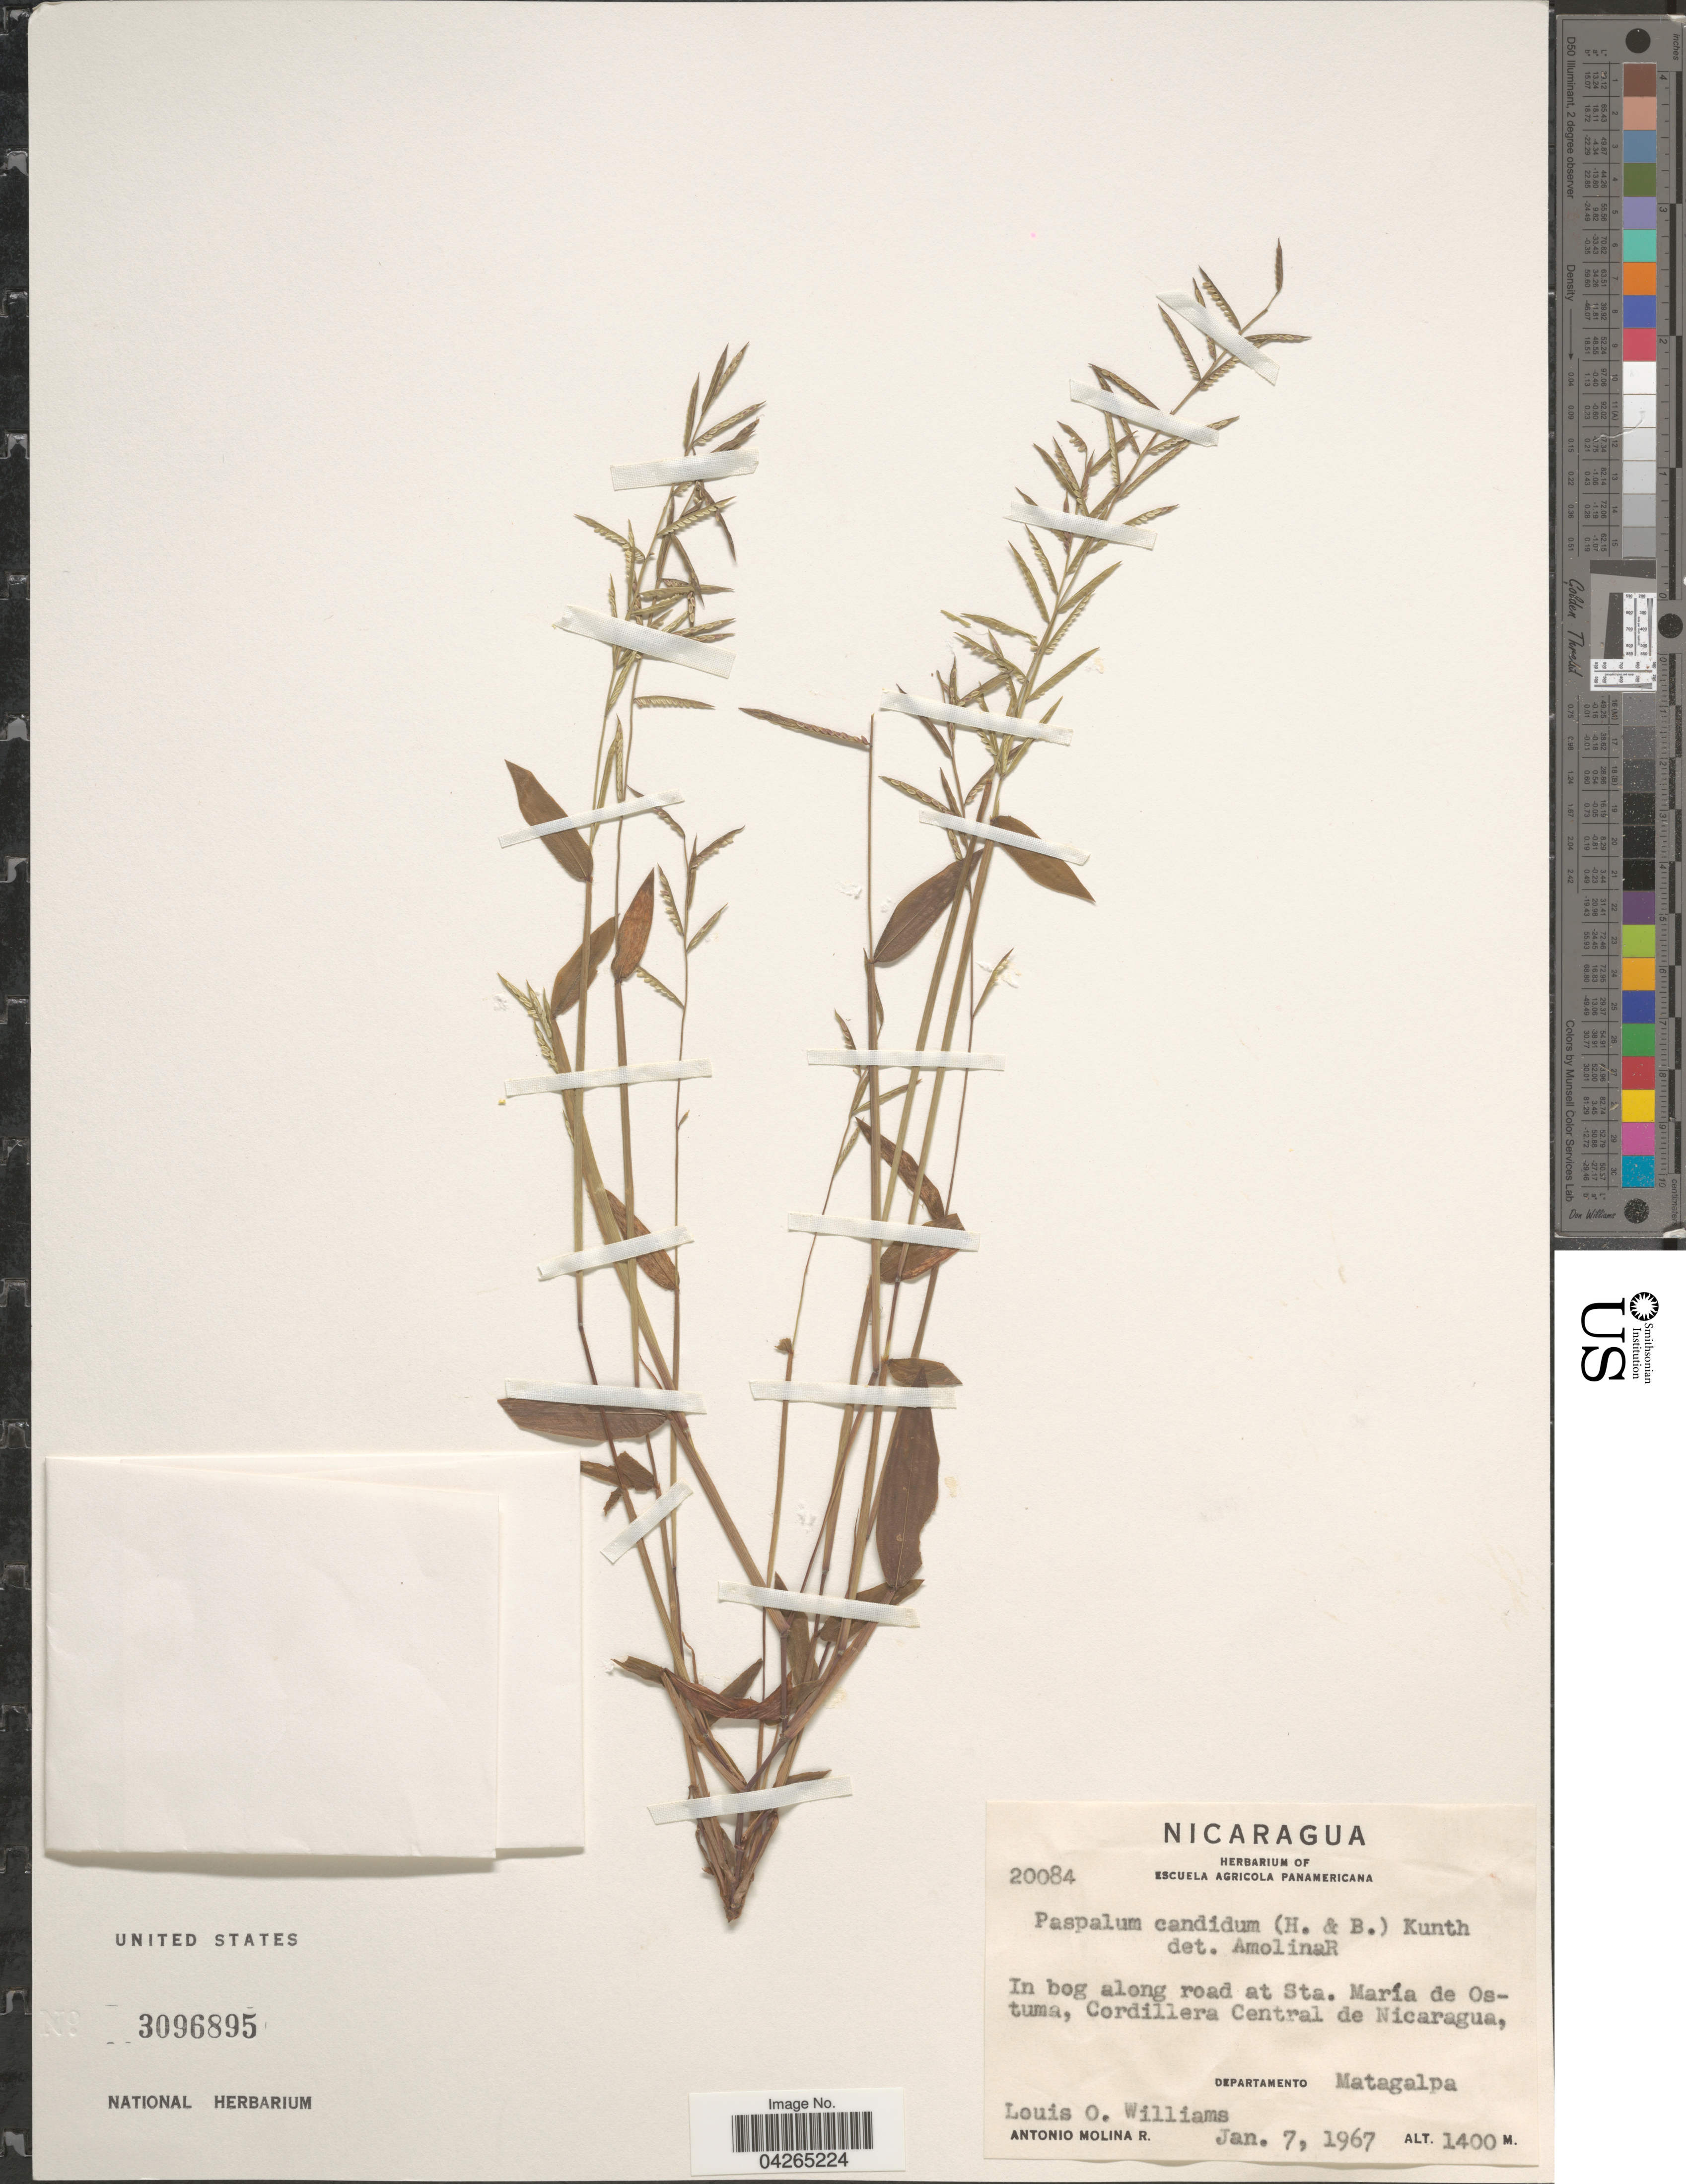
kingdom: Plantae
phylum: Tracheophyta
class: Liliopsida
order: Poales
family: Poaceae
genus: Paspalum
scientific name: Paspalum candidum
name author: (Humb. & Bonpl. ex Fleugge) Kunth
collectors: L. O. Williams & A. Molina R.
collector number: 20084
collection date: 1967-01-07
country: Nicaragua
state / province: Matagalpa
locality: In bog along road to Sta. María de Ostuma, Cordillera Central de Nicaragua, Departamento Matagalpa.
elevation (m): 1400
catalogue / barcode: US 3096895